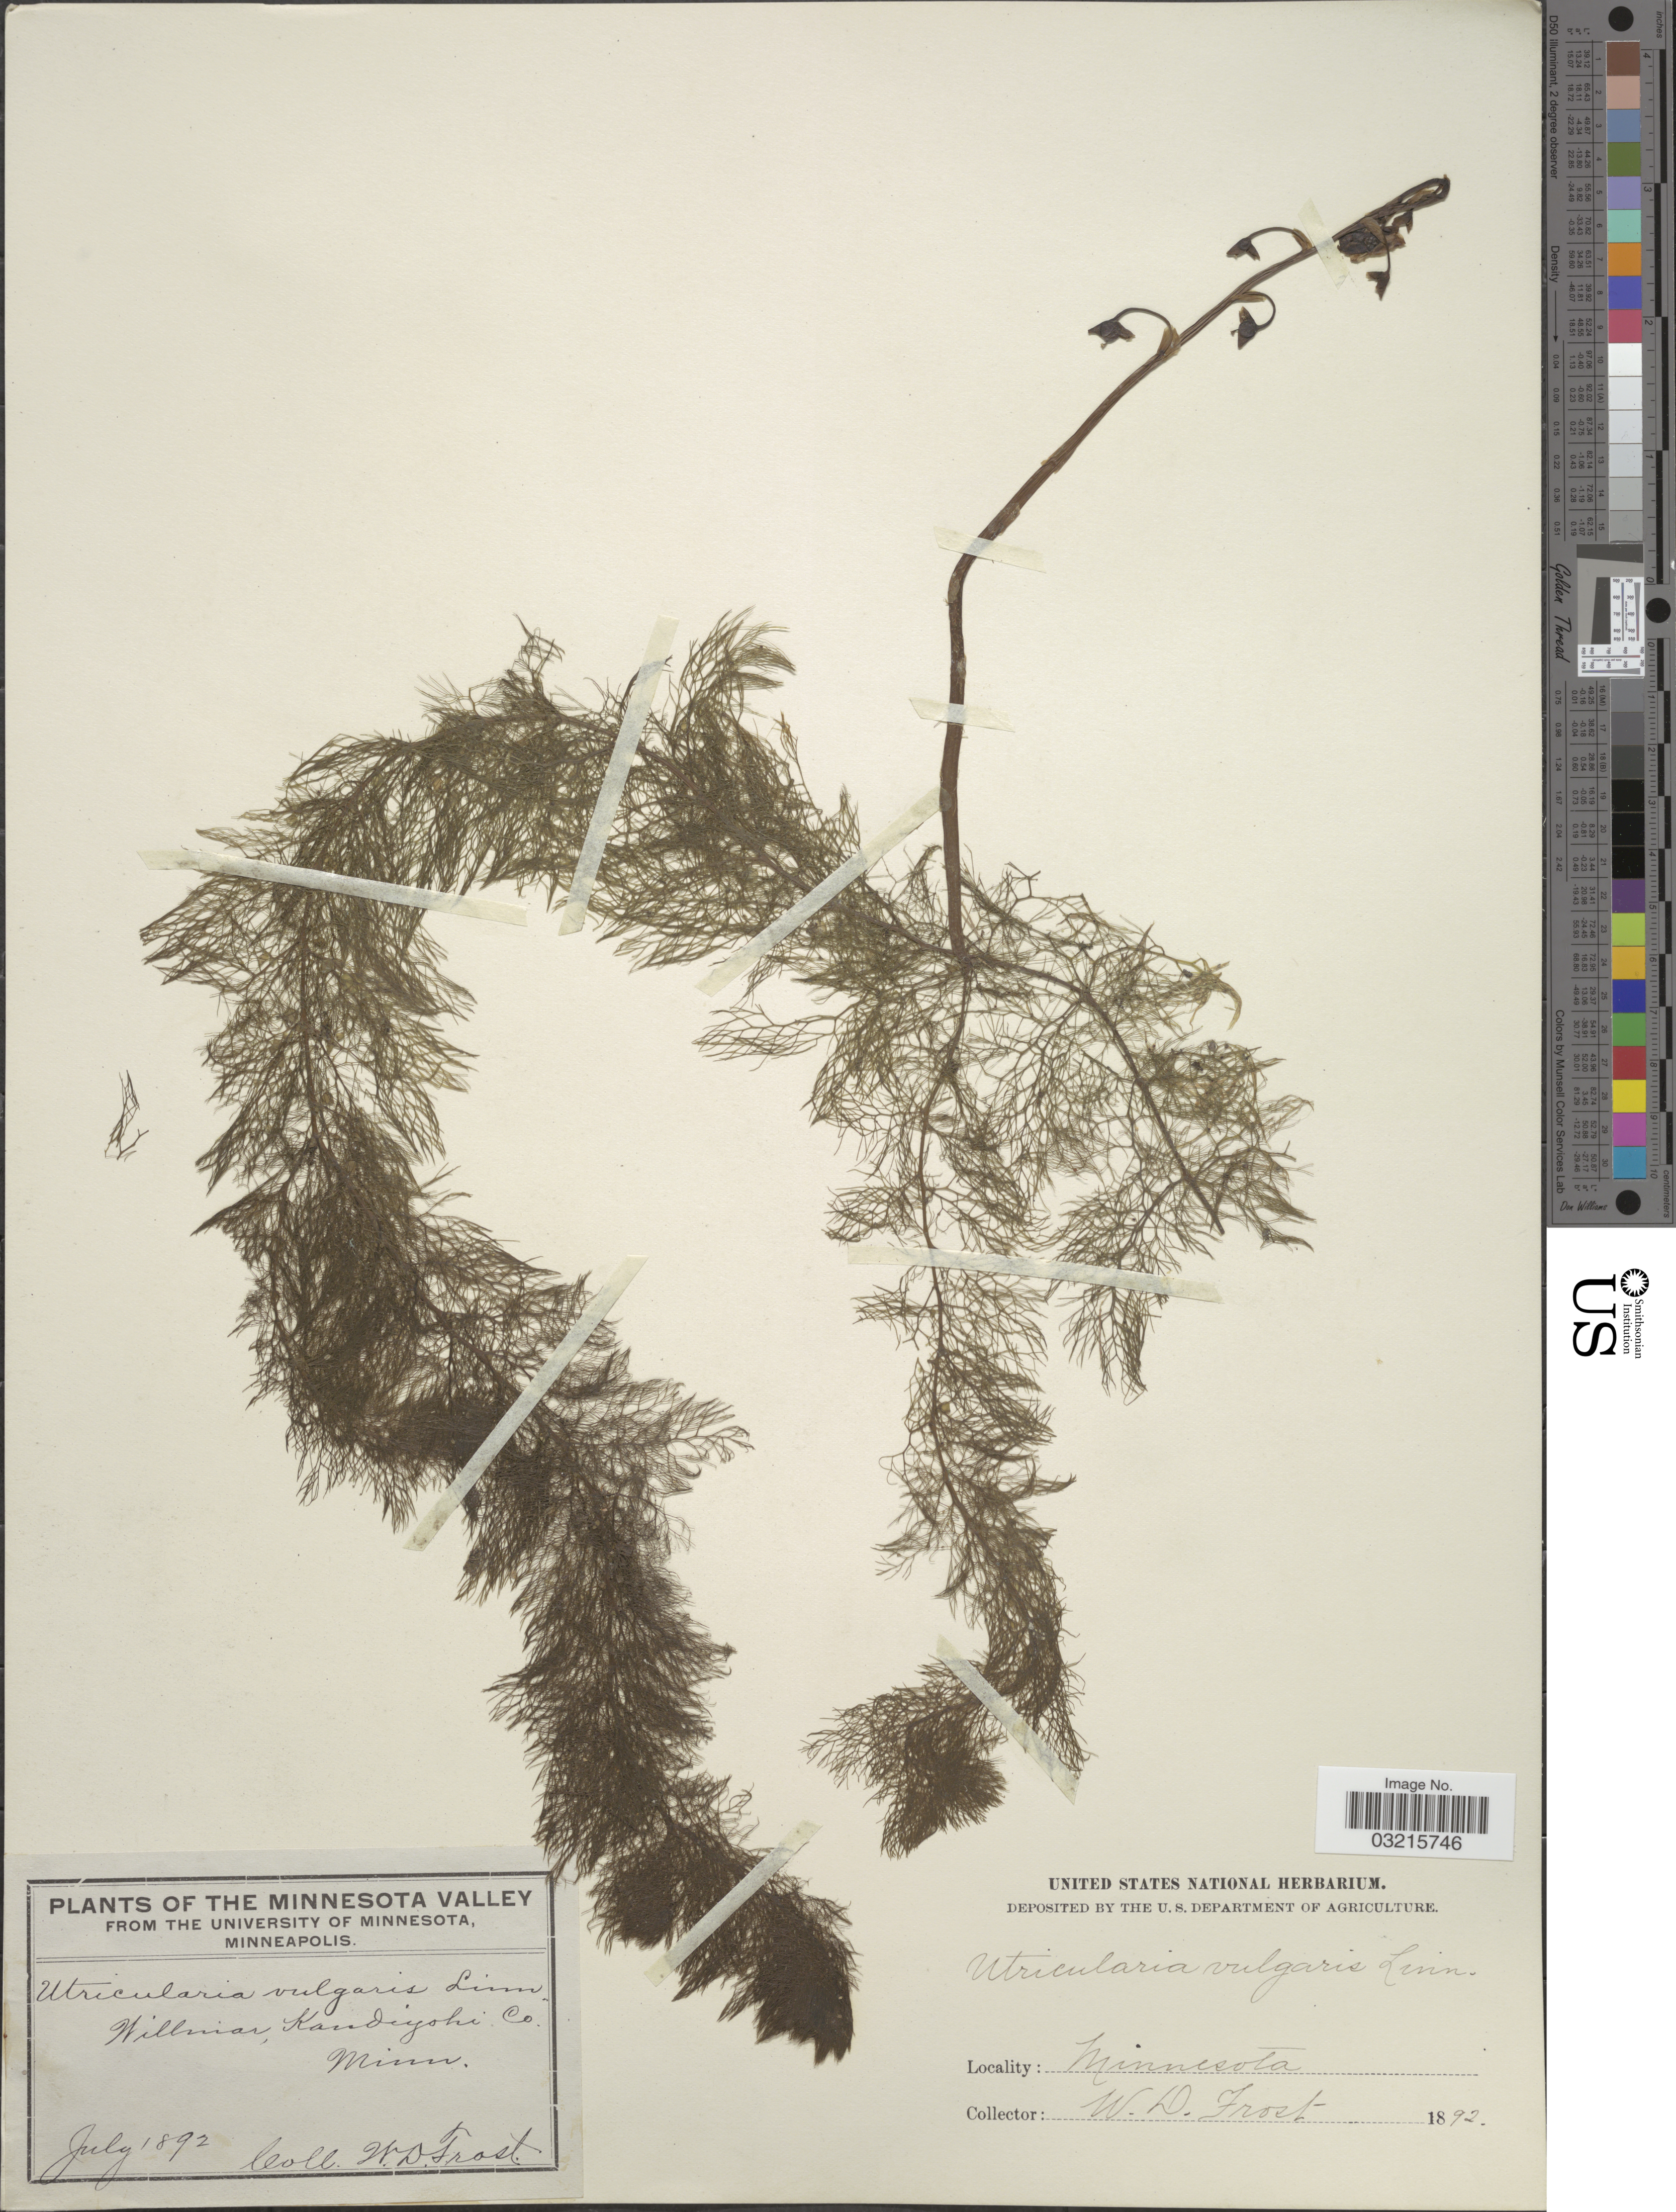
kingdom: Plantae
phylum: Tracheophyta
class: Magnoliopsida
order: Lamiales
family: Lentibulariaceae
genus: Utricularia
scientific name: Utricularia vulgaris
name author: L.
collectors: W. Frost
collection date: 1892-07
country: United States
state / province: Minnesota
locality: The Minnesota Valley, Willmar, Kandiyohi Co.